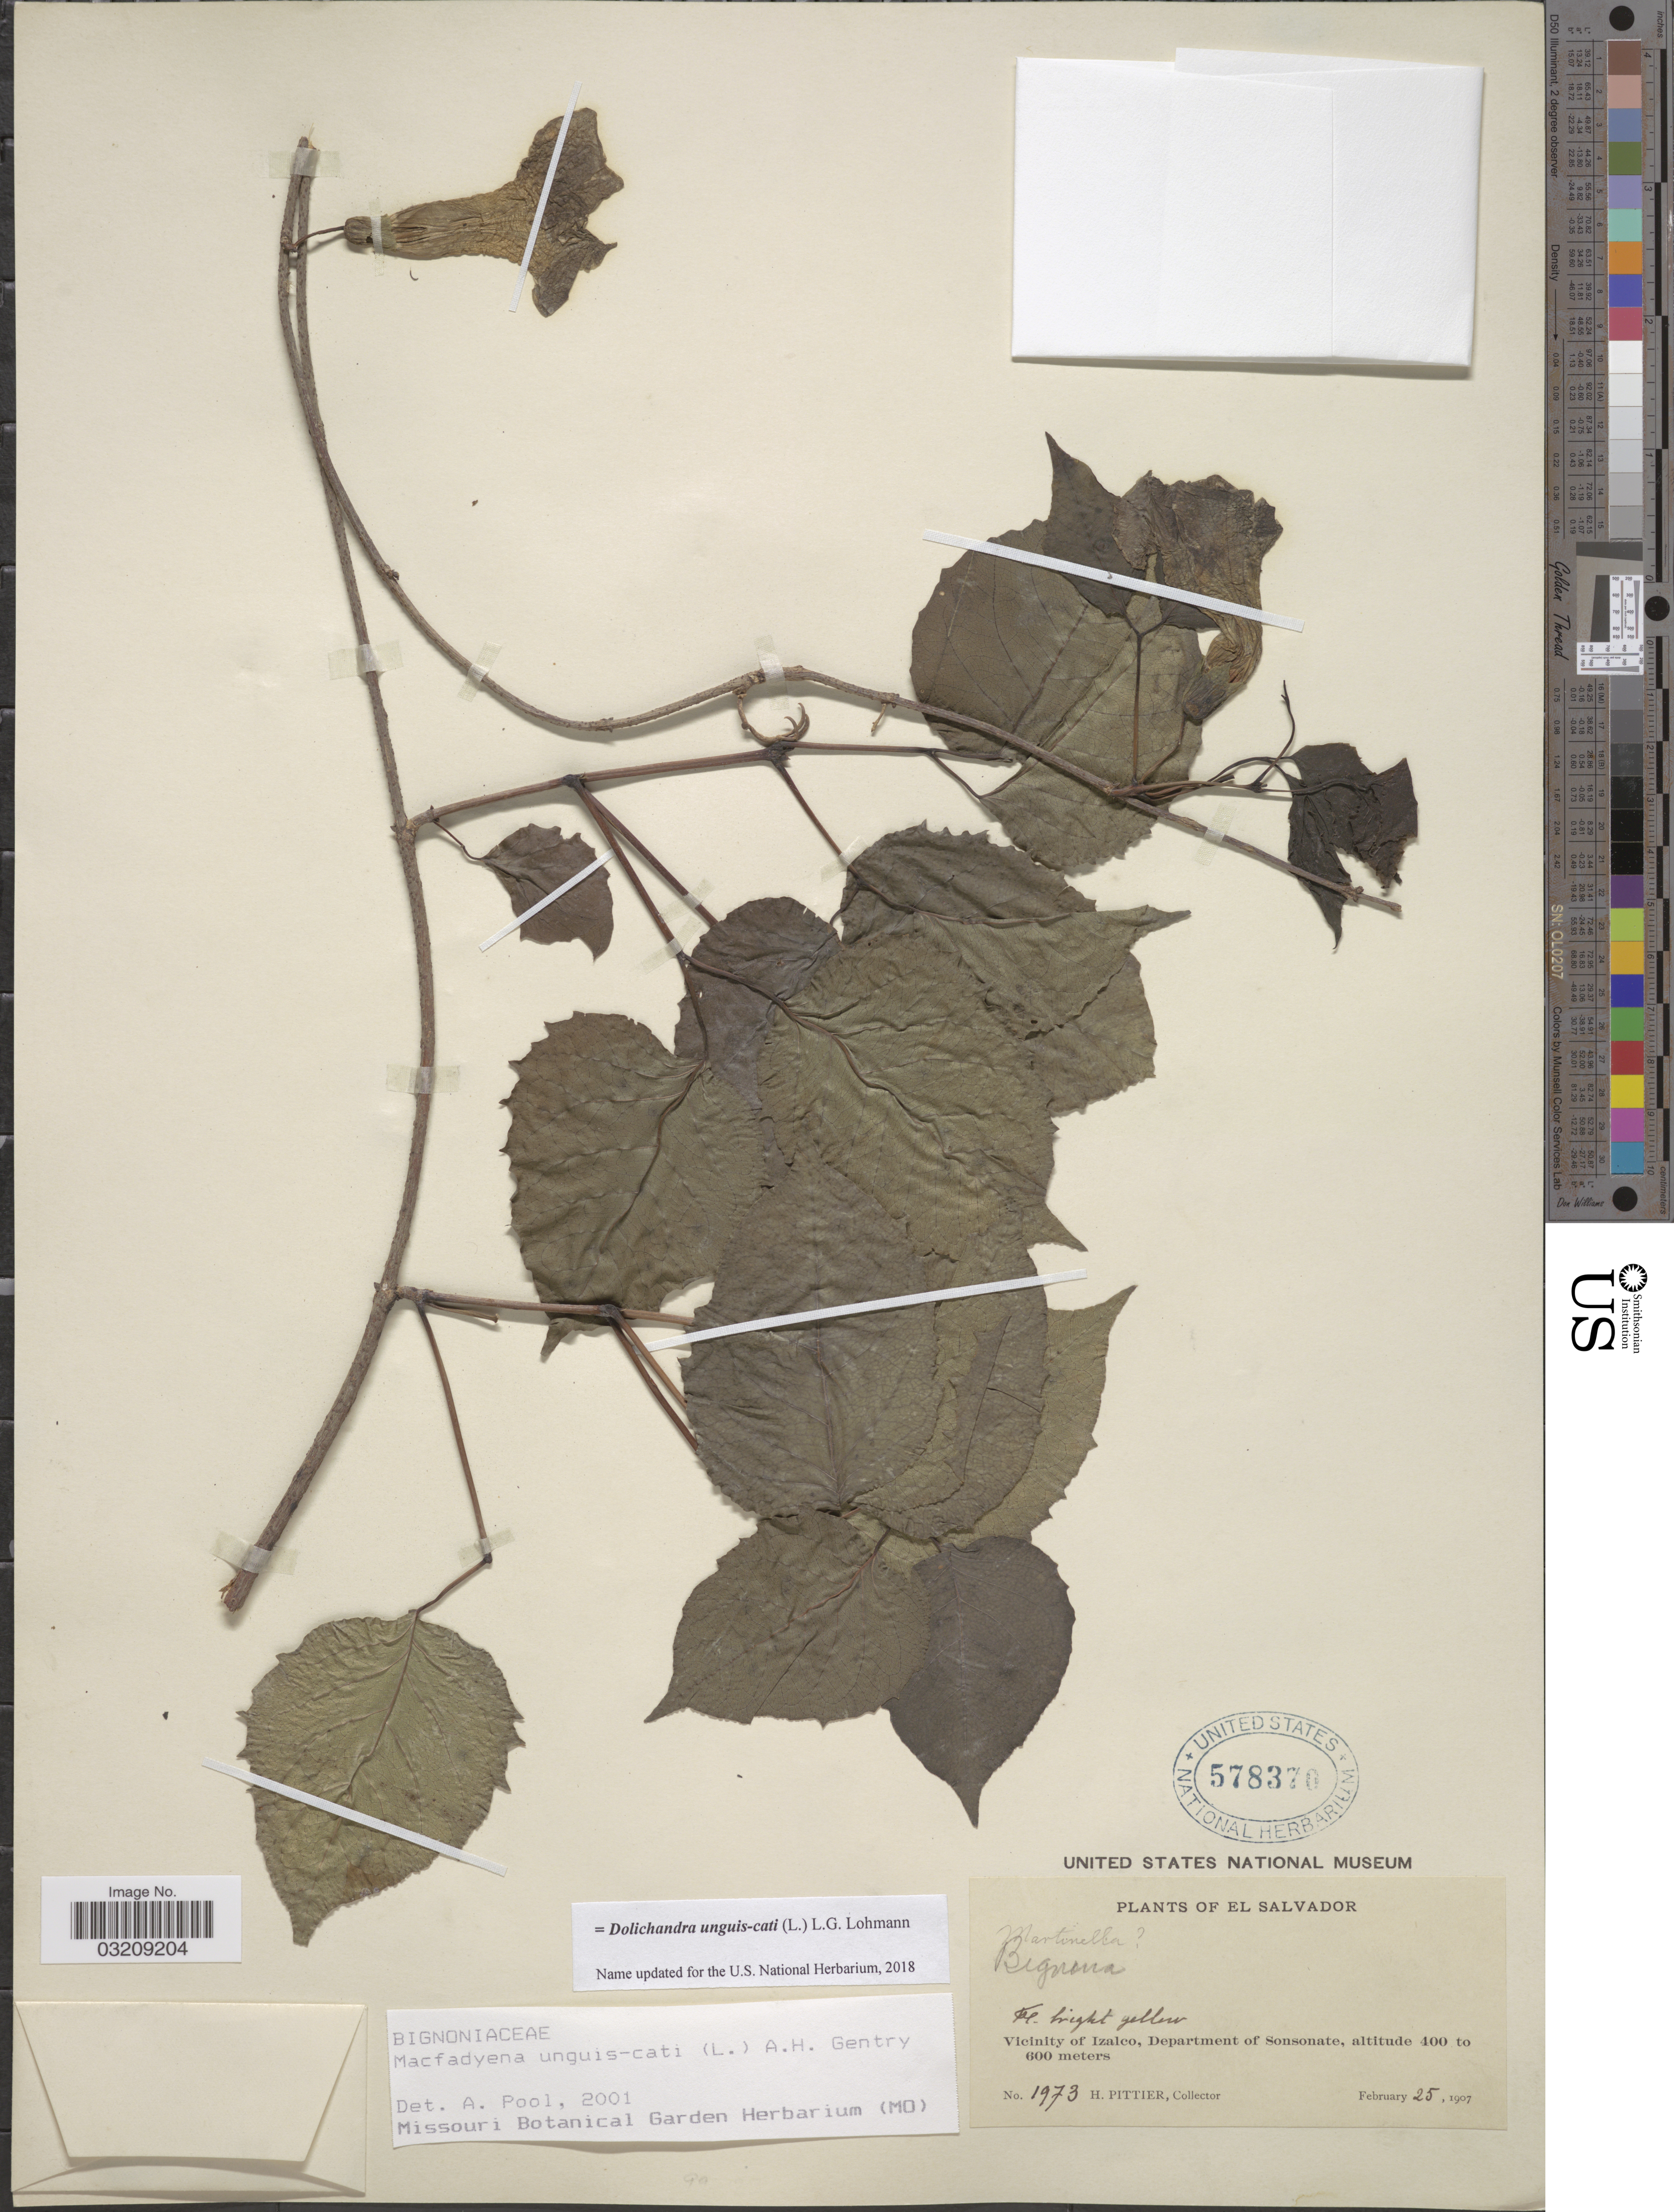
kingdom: Plantae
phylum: Tracheophyta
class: Magnoliopsida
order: Lamiales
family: Bignoniaceae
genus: Dolichandra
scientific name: Dolichandra unguis-cati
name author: (L.) L.G. Lohmann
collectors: H. F. Pittier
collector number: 1973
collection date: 1907-02-25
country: El Salvador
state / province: Sonsonate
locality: Vicinity of Izalco, Department of Sonsonate.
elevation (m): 400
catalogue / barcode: US 578370